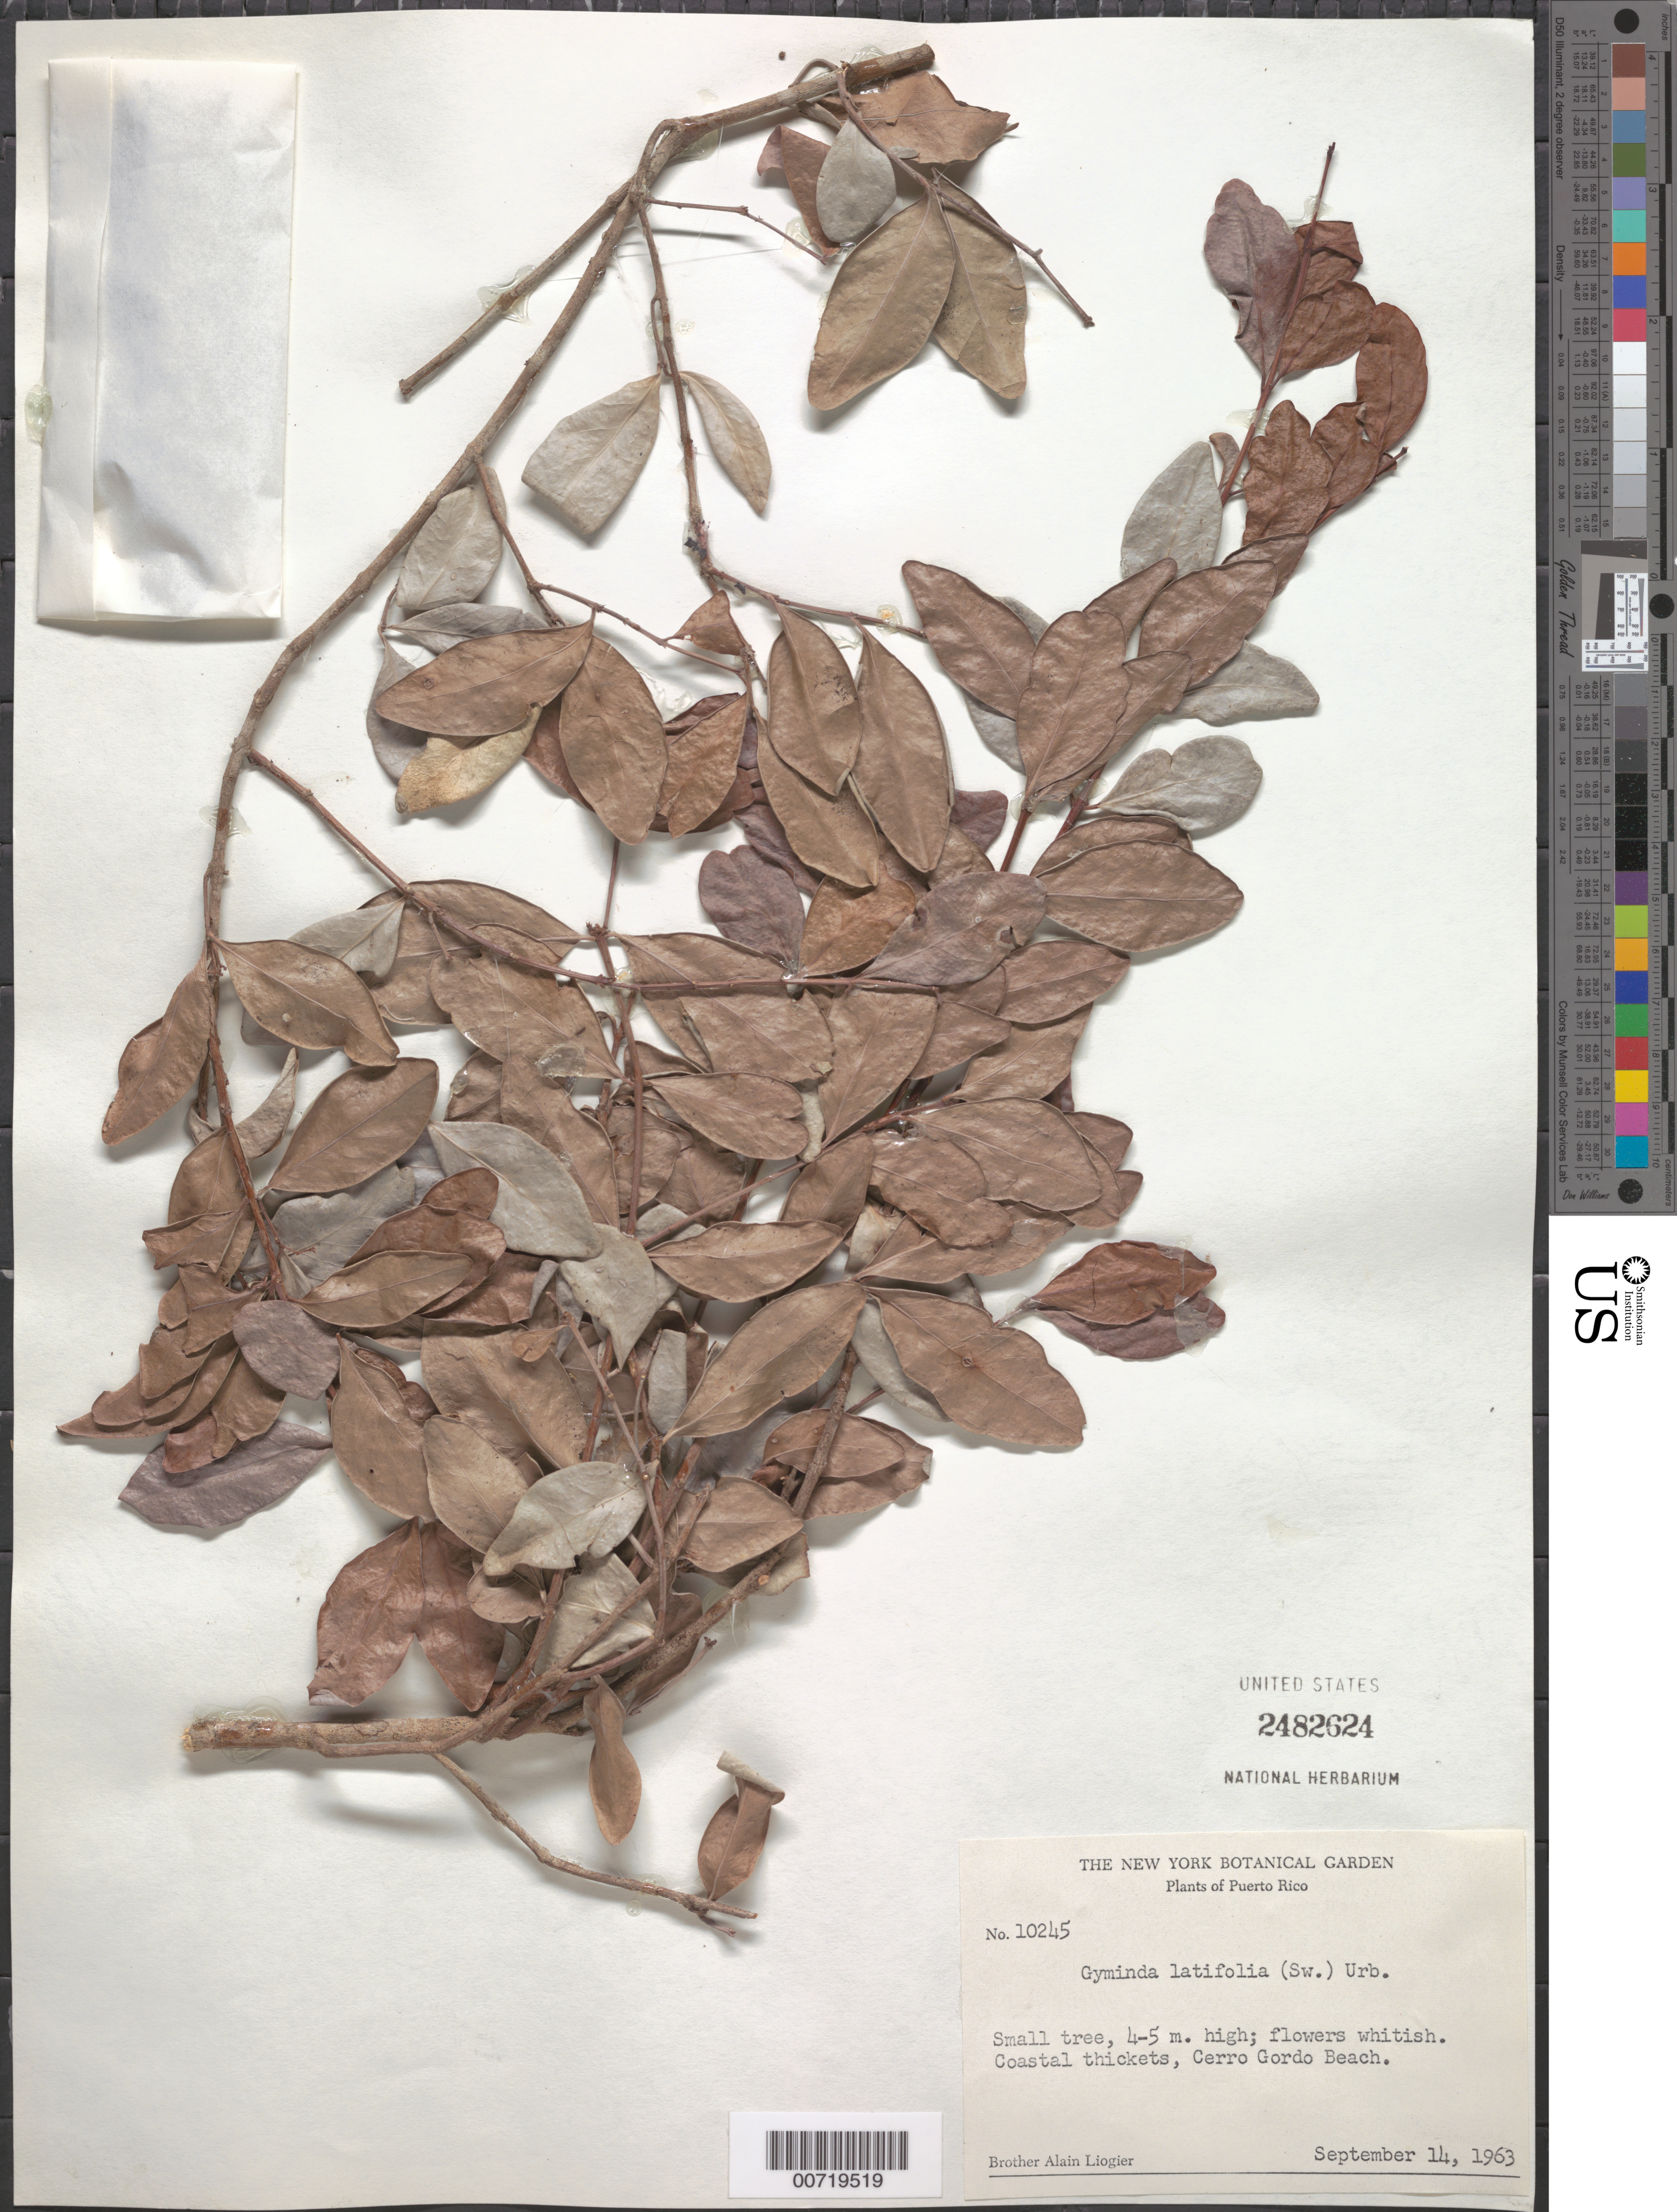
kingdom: Plantae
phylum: Tracheophyta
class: Magnoliopsida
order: Celastrales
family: Celastraceae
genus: Gyminda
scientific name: Gyminda latifolia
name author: (Sw.) Urb.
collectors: A. H. Liogier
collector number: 10245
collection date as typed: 14 Sep 1963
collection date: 1963-09-14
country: Puerto Rico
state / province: Vega Alta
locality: Cerro Gordo Beach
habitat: Coastal thickets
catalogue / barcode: US 2482624